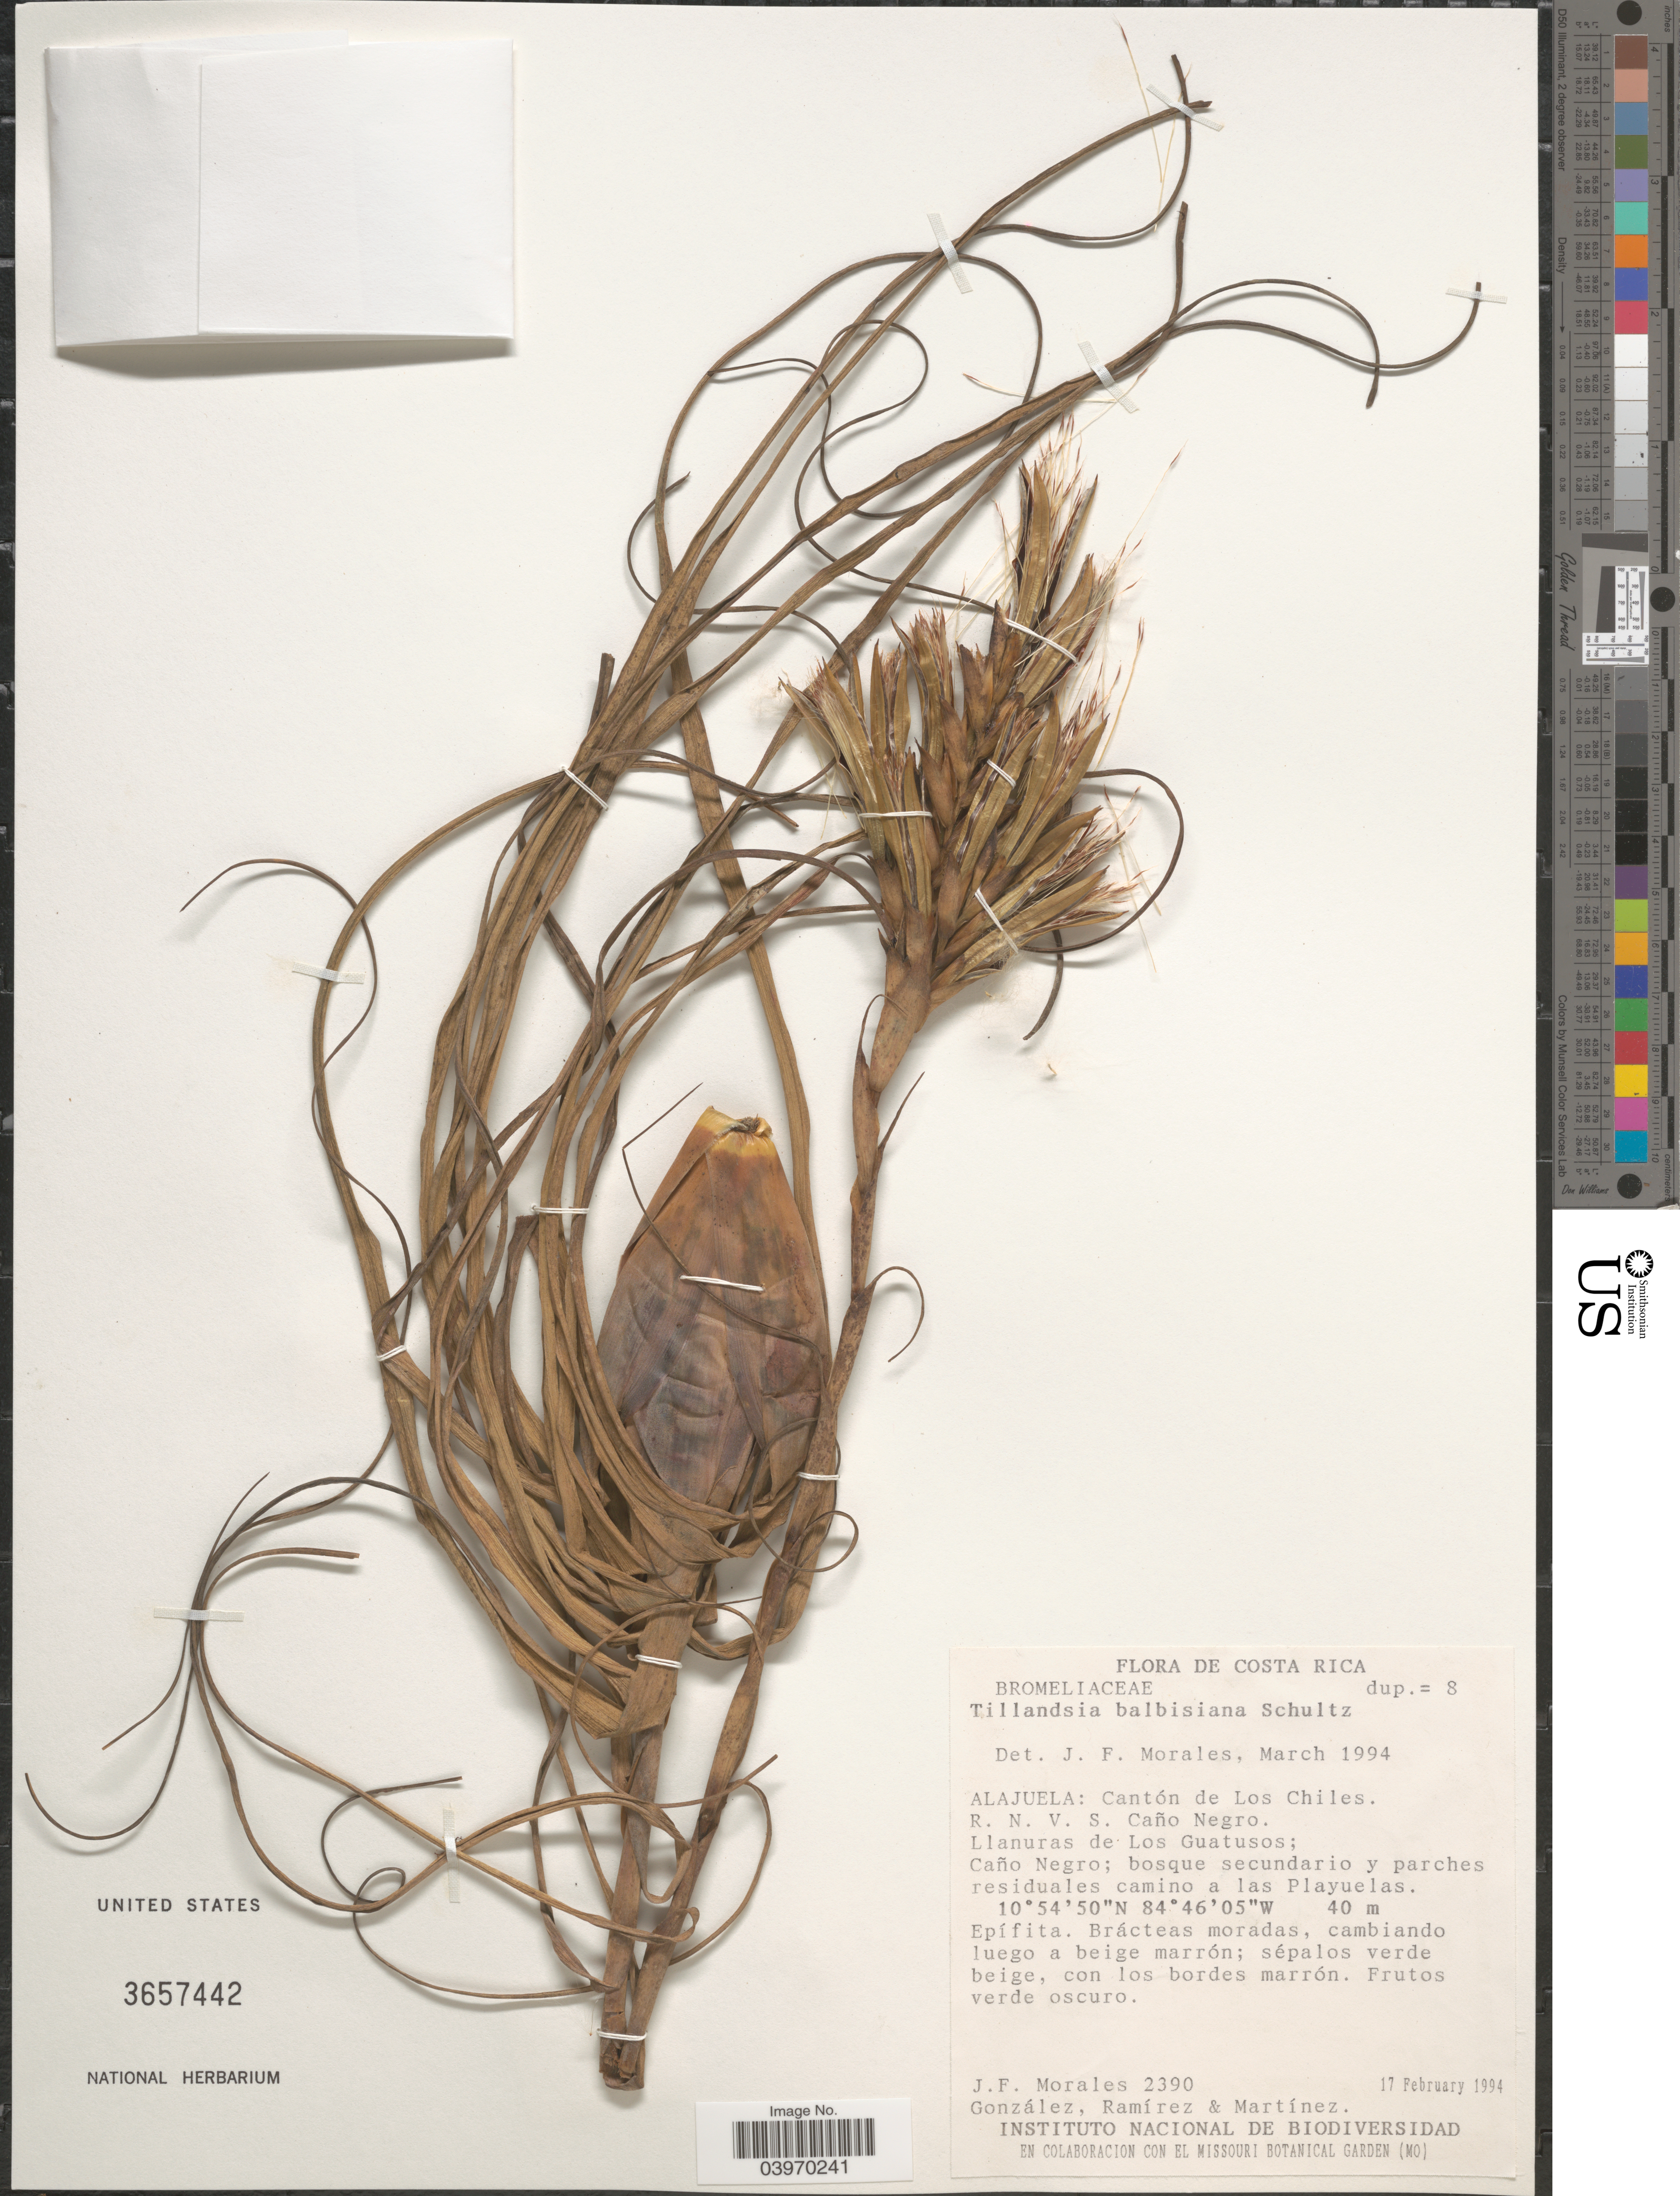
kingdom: Plantae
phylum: Tracheophyta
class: Liliopsida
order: Poales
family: Bromeliaceae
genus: Tillandsia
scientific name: Tillandsia balbisiana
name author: Schult. f.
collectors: J. Morales, -. González, A. Ramírez & -- Martinez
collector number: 2390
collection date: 1994-02-17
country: Costa Rica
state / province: Alajuela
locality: Cantón de Los Chiles. R. N. V. S. Caño Negro. Llanuras de Los Guatusos; Caño Negro; camino a las Playuelas.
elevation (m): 40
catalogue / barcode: US 3657442